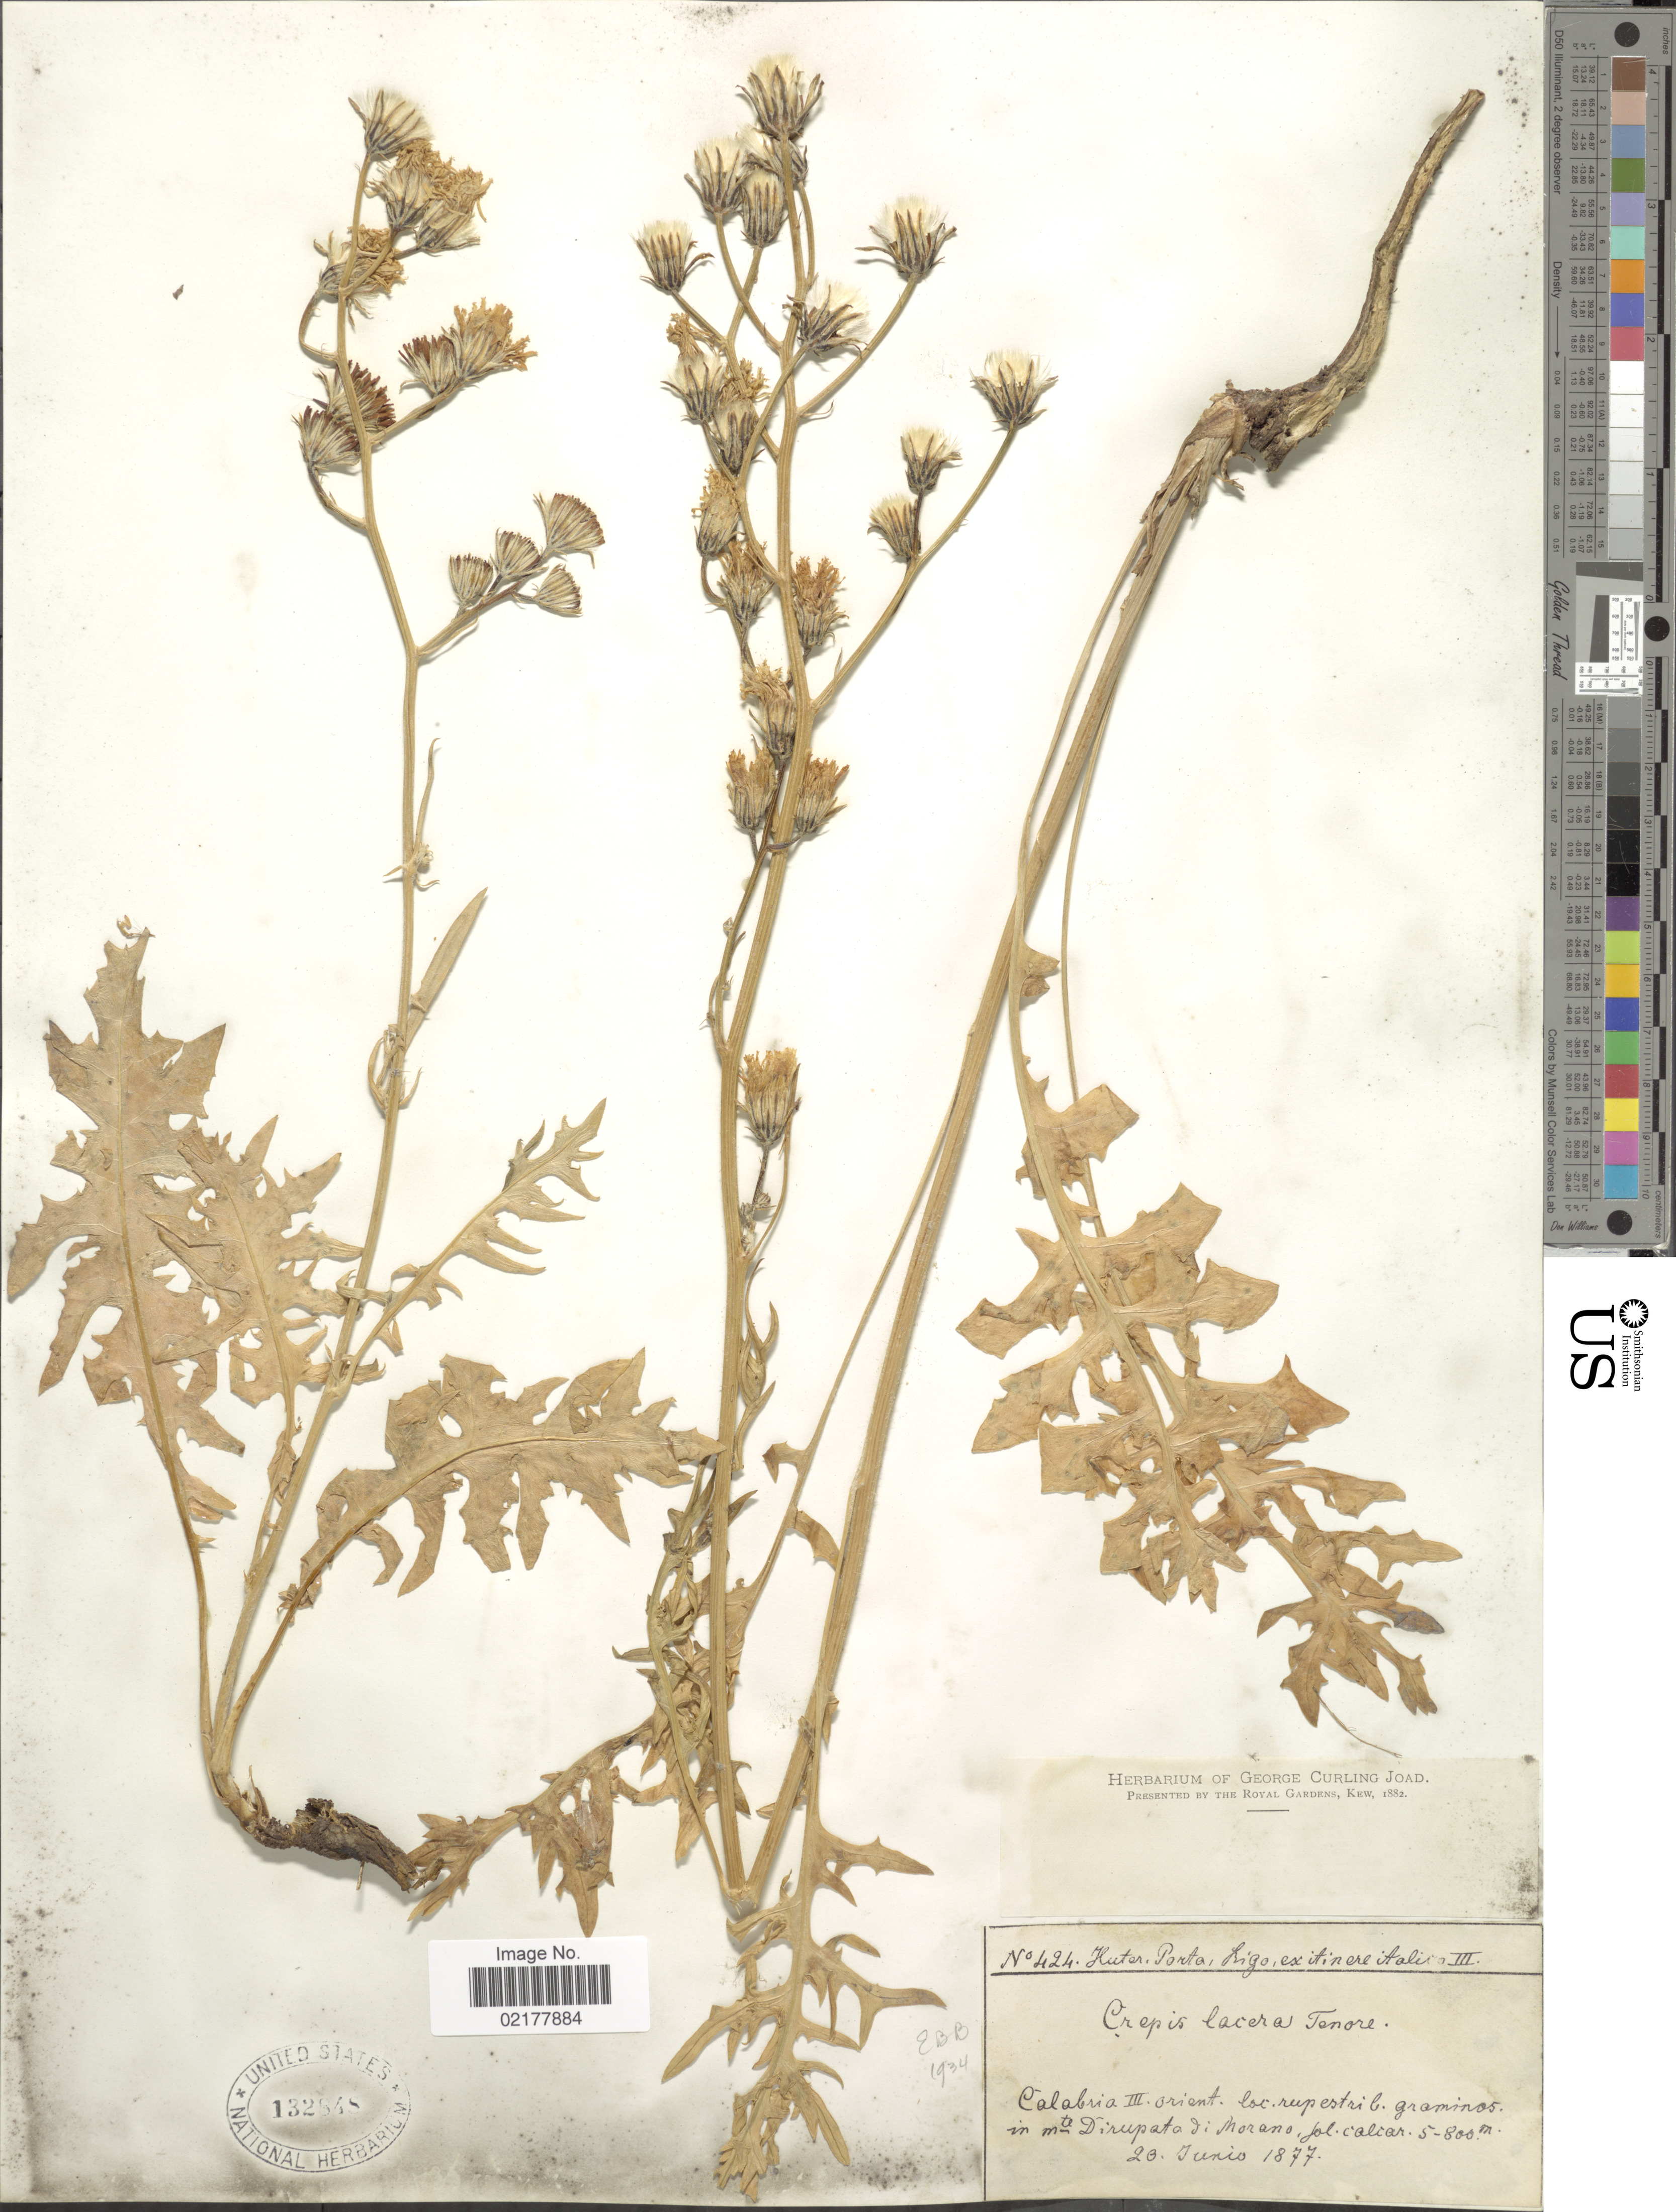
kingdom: Plantae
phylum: Tracheophyta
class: Magnoliopsida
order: Asterales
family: Asteraceae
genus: Crepis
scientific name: Crepis lacera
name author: Ten.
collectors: -. Huter, -- Porta & -- Rigo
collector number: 424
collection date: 1877-06-20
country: Italy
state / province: Calabria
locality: Calabria III orient. in mte. Dirupata di Morano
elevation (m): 500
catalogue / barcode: US 132848